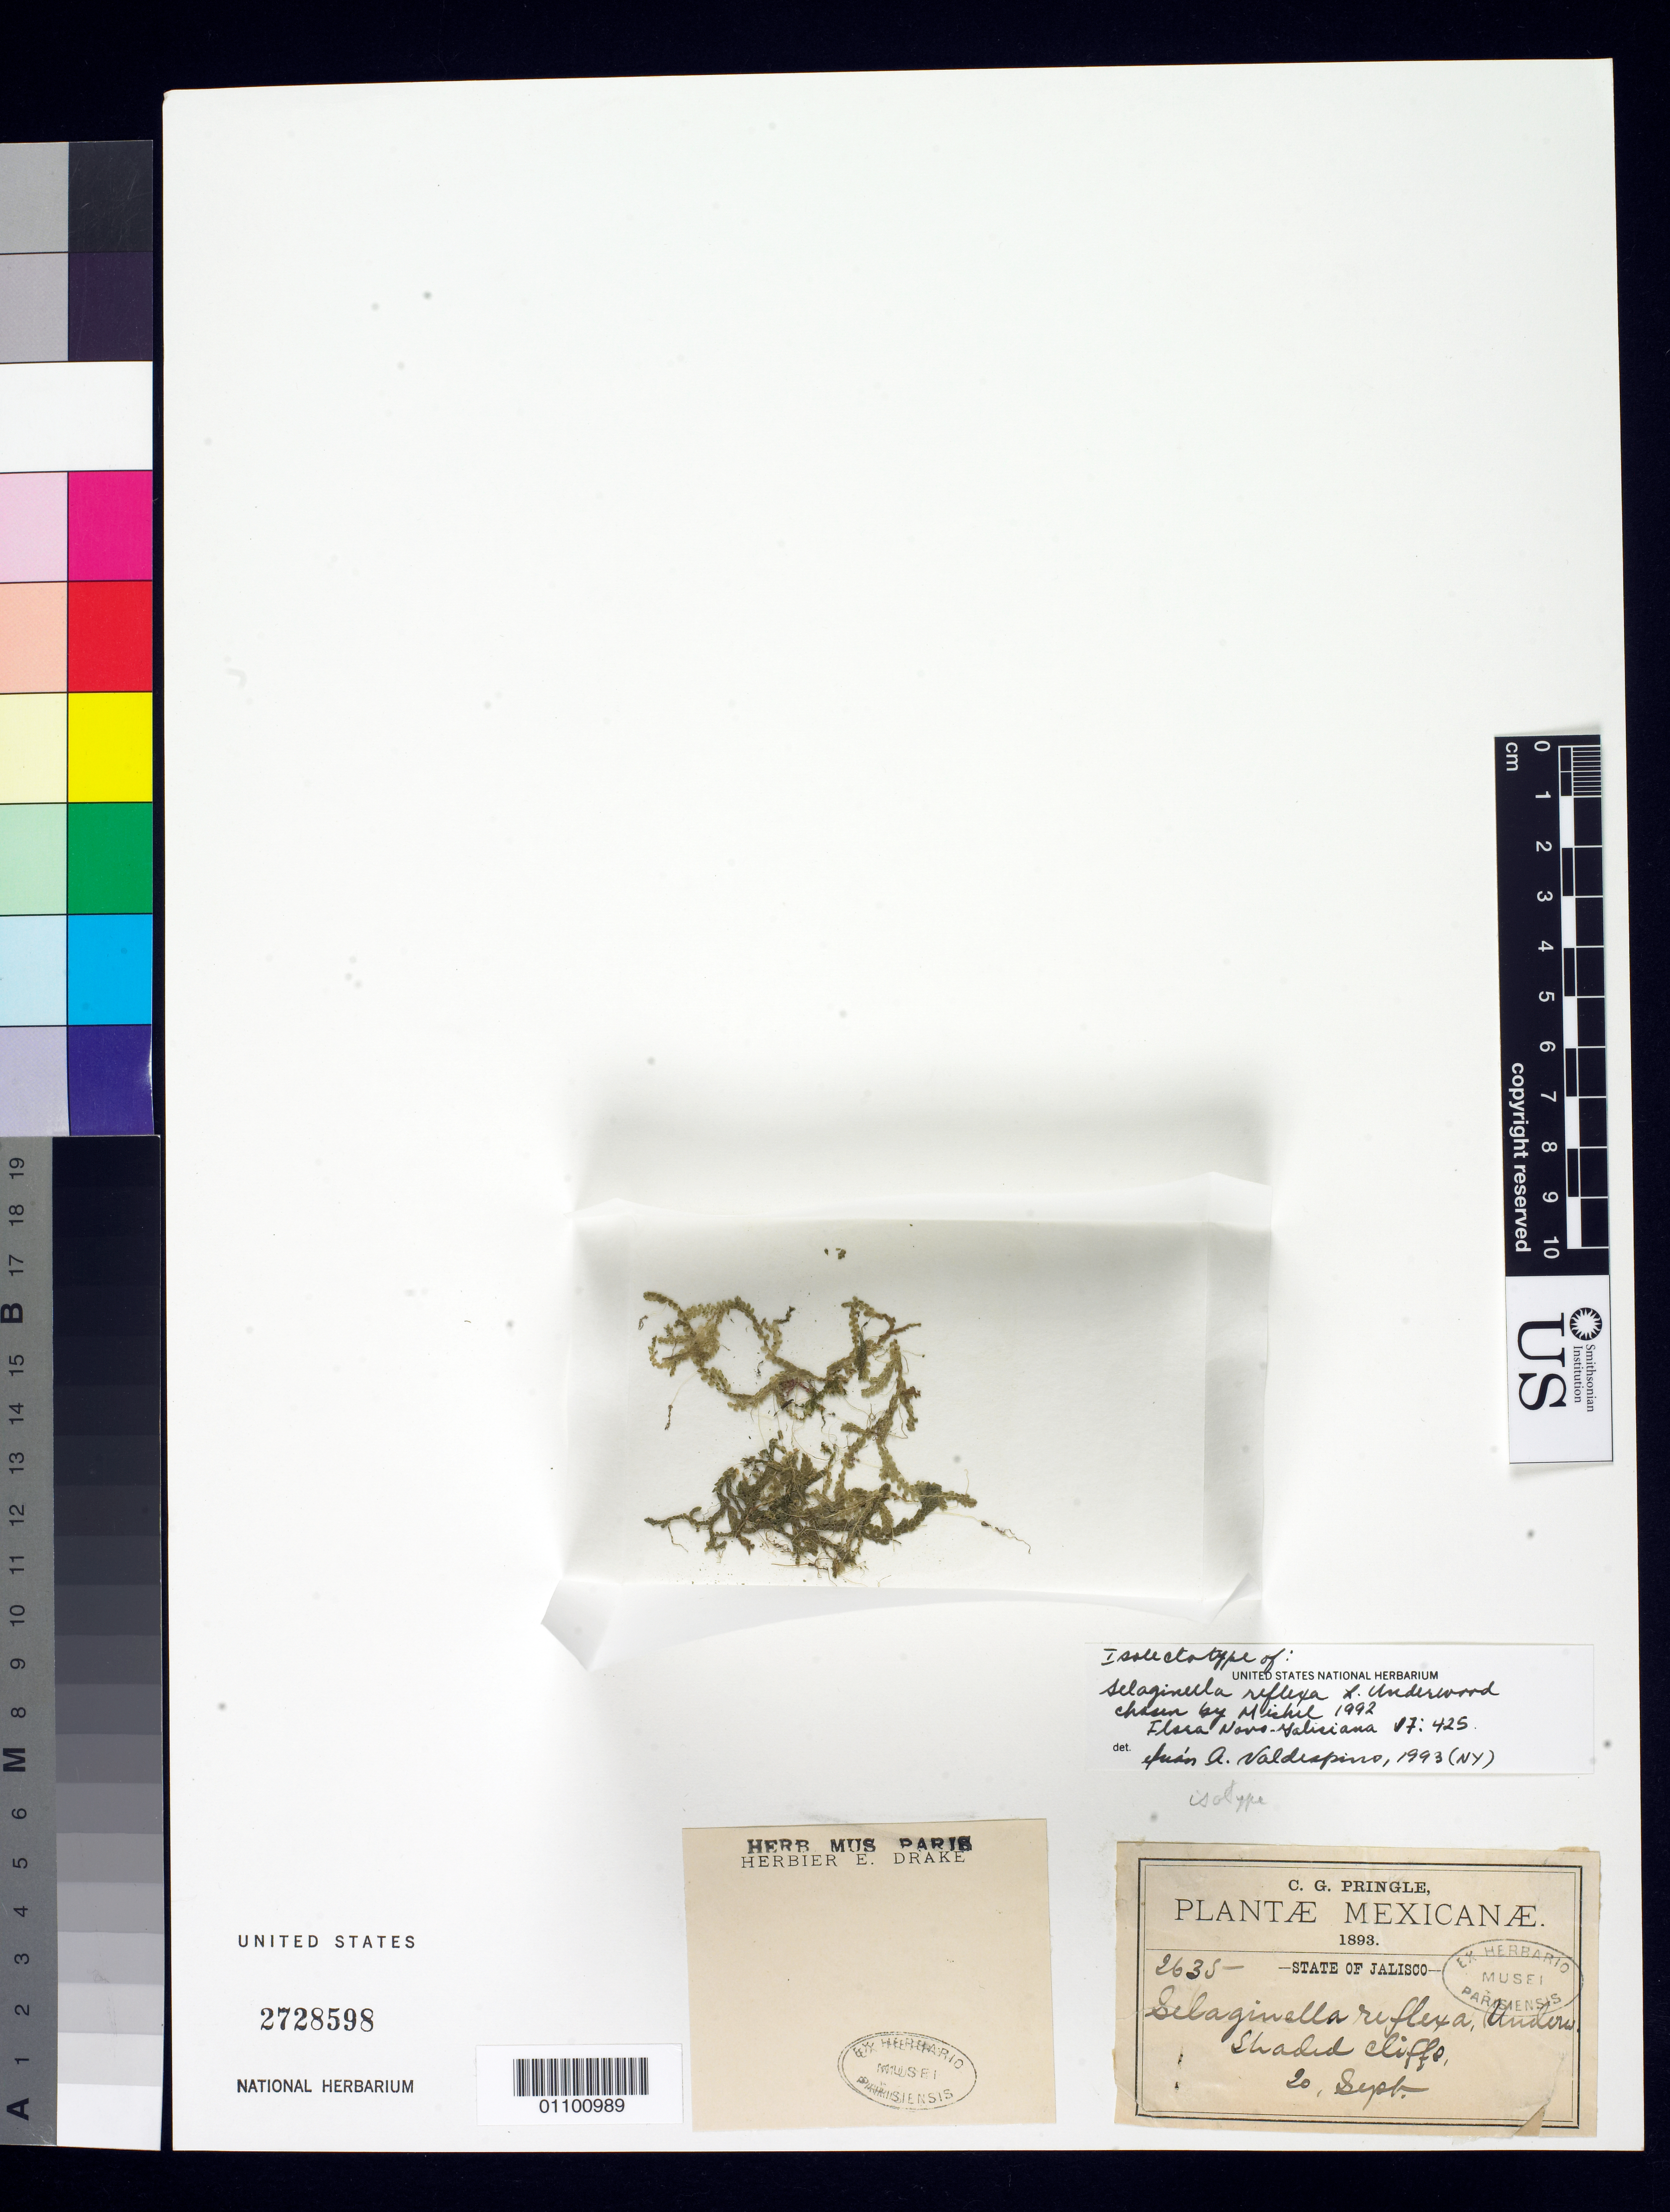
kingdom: Plantae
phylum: Tracheophyta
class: Lycopodiopsida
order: Selaginellales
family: Selaginellaceae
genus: Selaginella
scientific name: Selaginella reflexa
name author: Underw.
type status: Isolectotype; Isosyntype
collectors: C. G. Pringle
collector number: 2635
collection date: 1893-09-20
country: Mexico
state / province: Jalisco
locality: Shaded cliffs.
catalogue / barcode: US 2728598